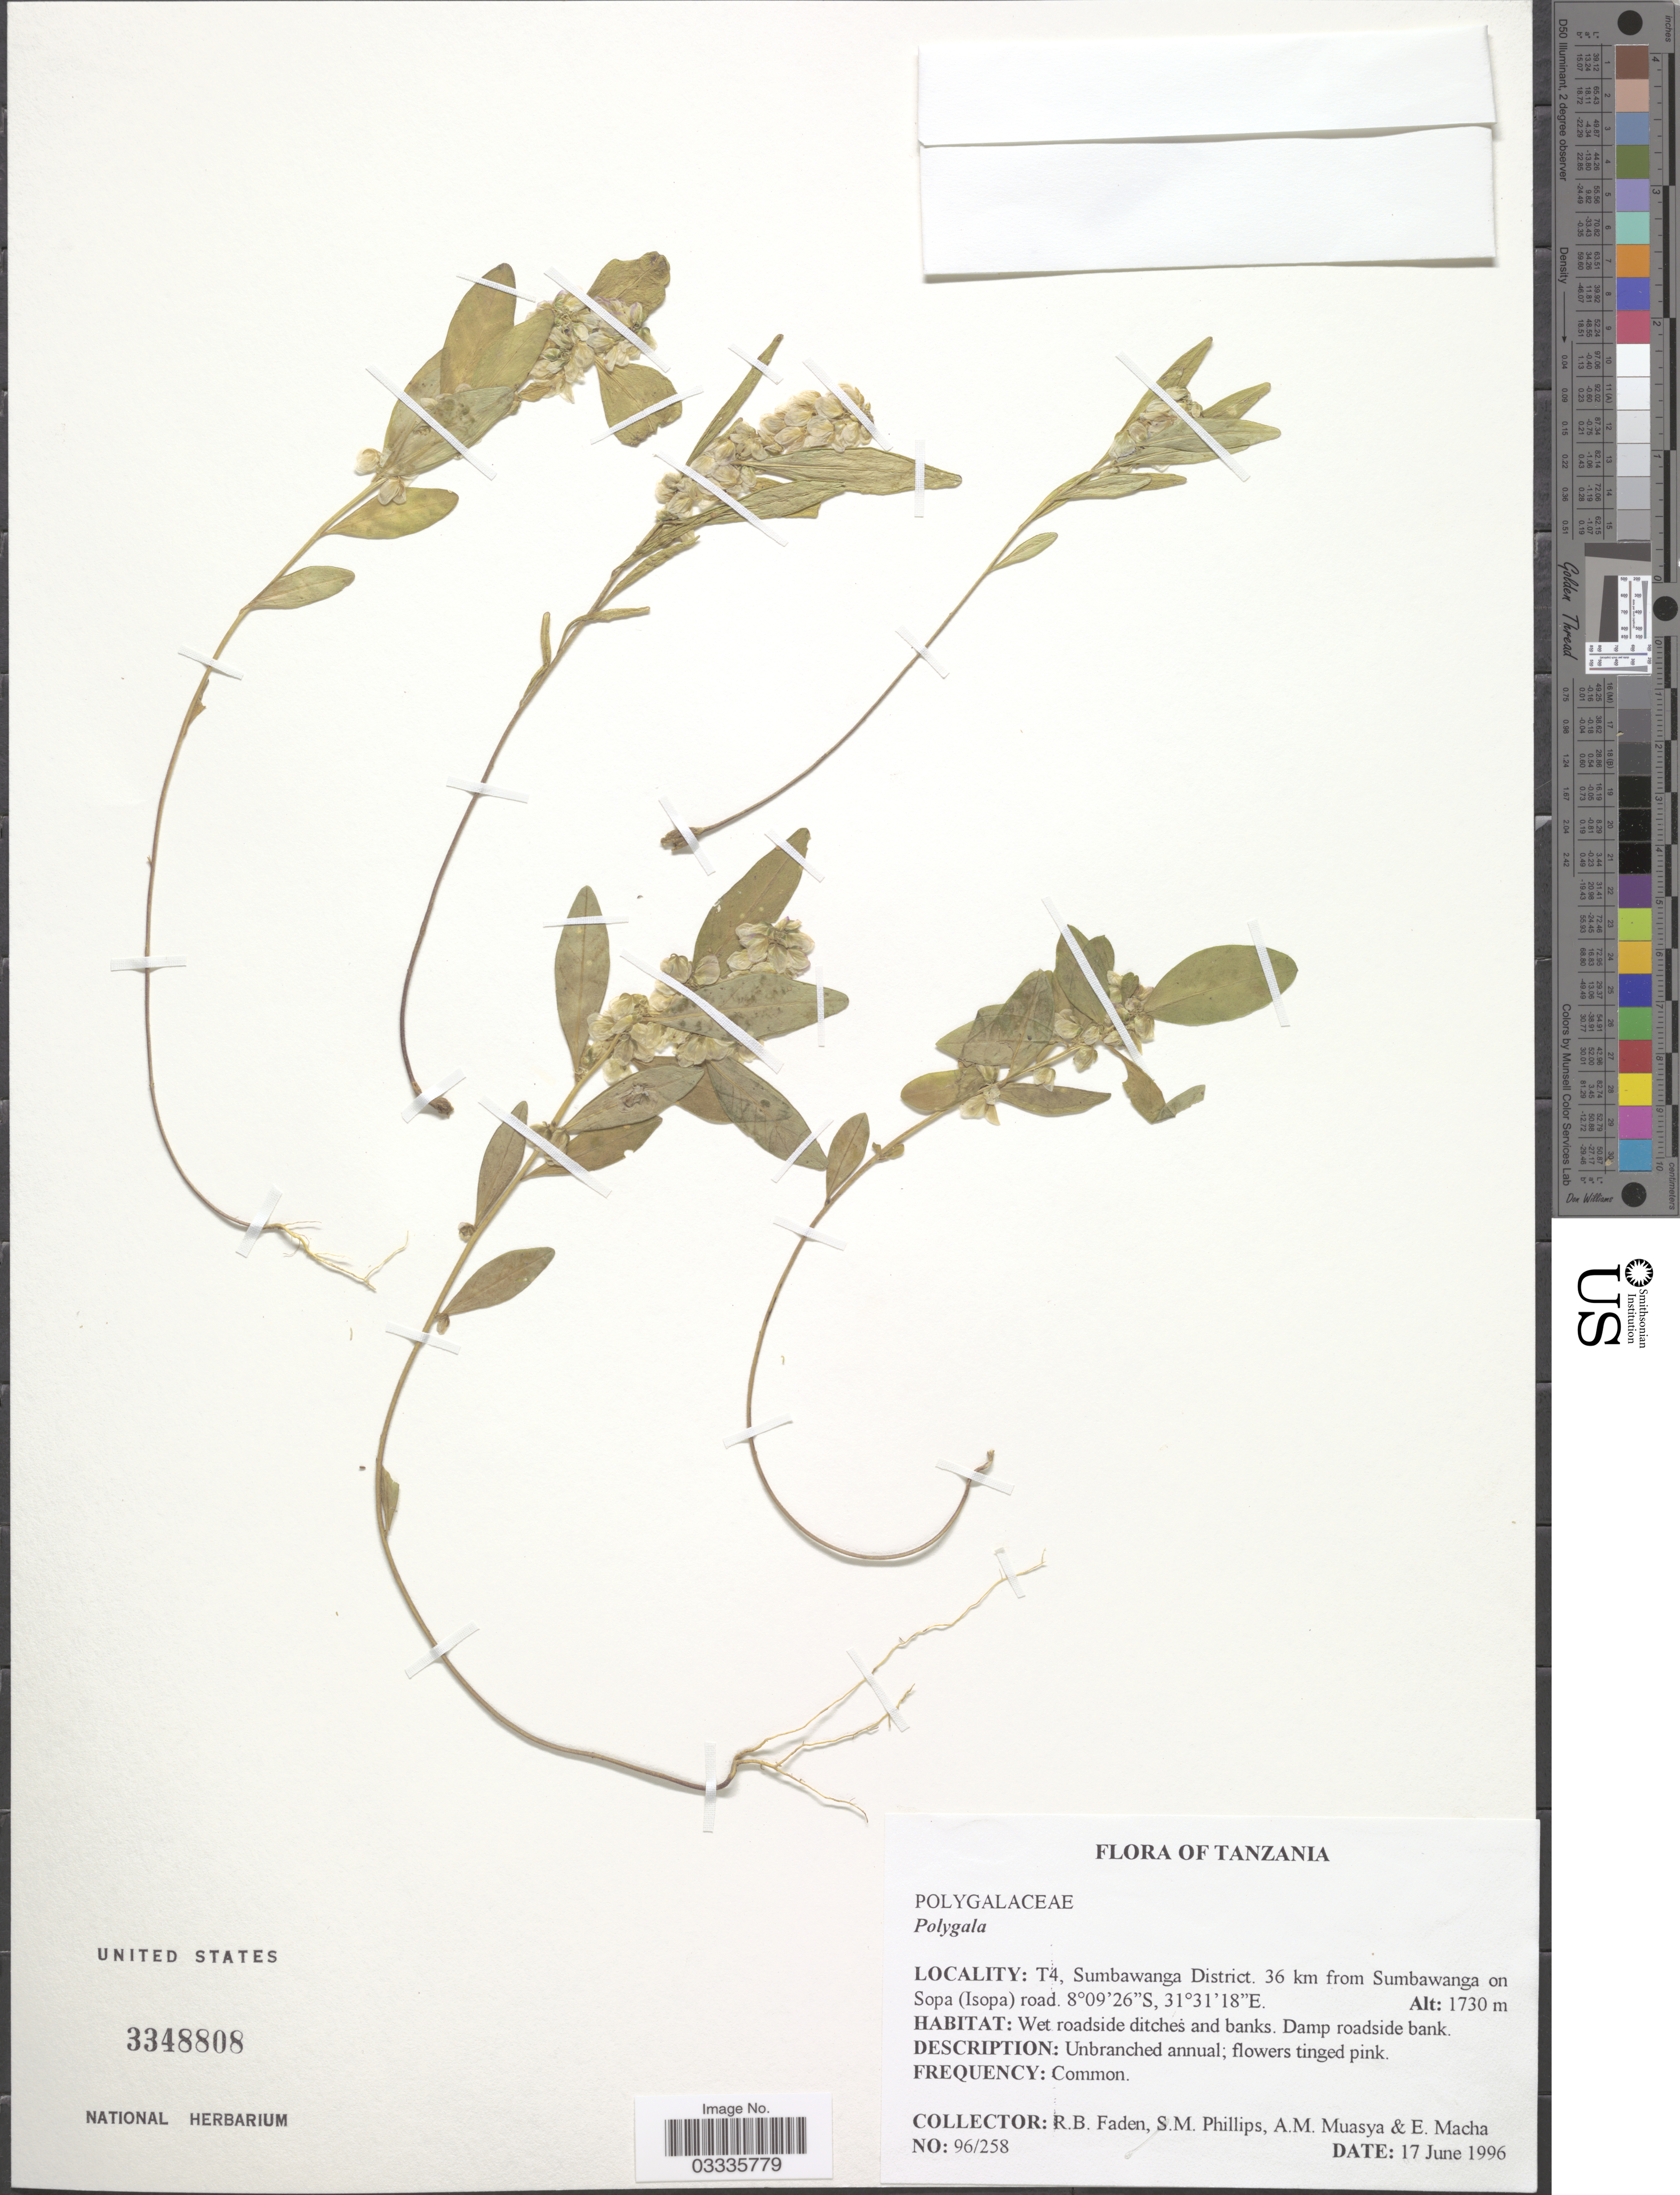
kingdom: Plantae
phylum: Tracheophyta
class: Magnoliopsida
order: Fabales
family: Polygalaceae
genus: Polygala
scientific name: Polygala sp.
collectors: R. B. Faden, S. M. Phillips, A. Muasya & E. Macha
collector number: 96/258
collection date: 1996-06-17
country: Tanzania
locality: T4, Sumbawanga District. 36 km from Sumbawanga on Sopa (Isopa) road.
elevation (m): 1730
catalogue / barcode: US 3348808